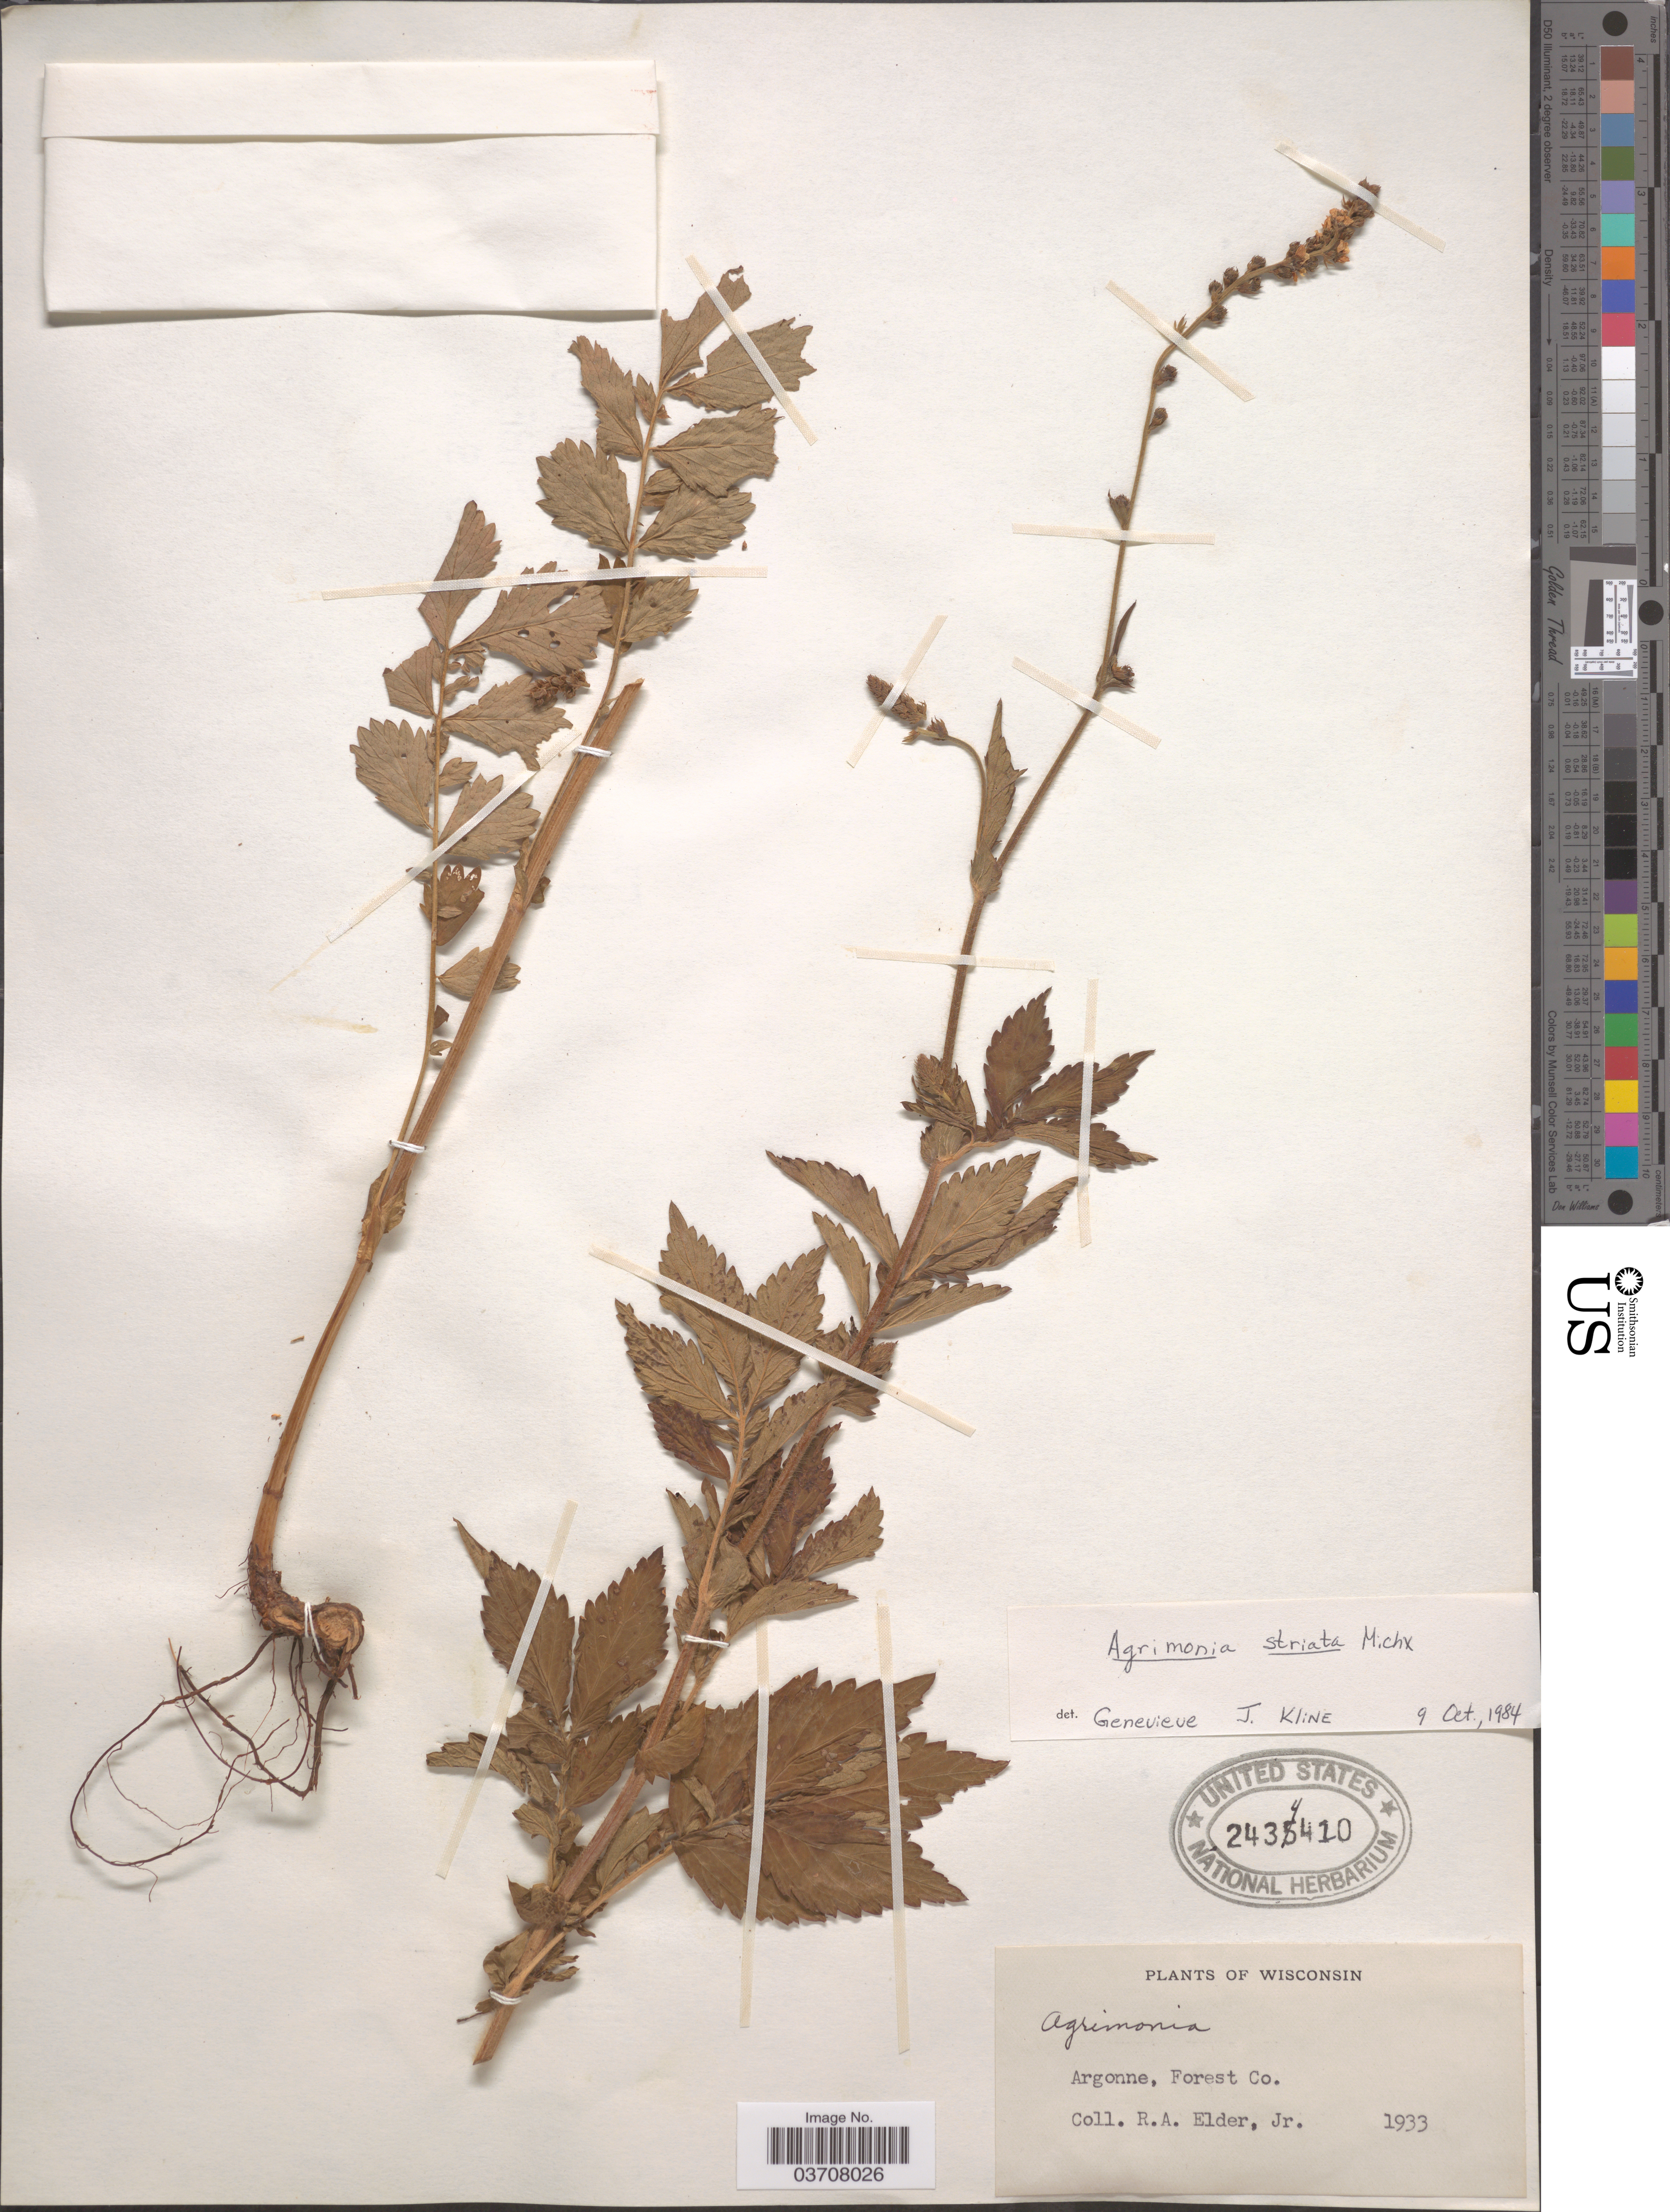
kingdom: Plantae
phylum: Tracheophyta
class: Magnoliopsida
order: Rosales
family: Rosaceae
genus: Agrimonia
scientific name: Agrimonia striata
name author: Michx.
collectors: R. Elder Jr.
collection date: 1933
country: United States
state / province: Wisconsin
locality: Argonne, Forest Co.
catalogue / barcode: US 2434410